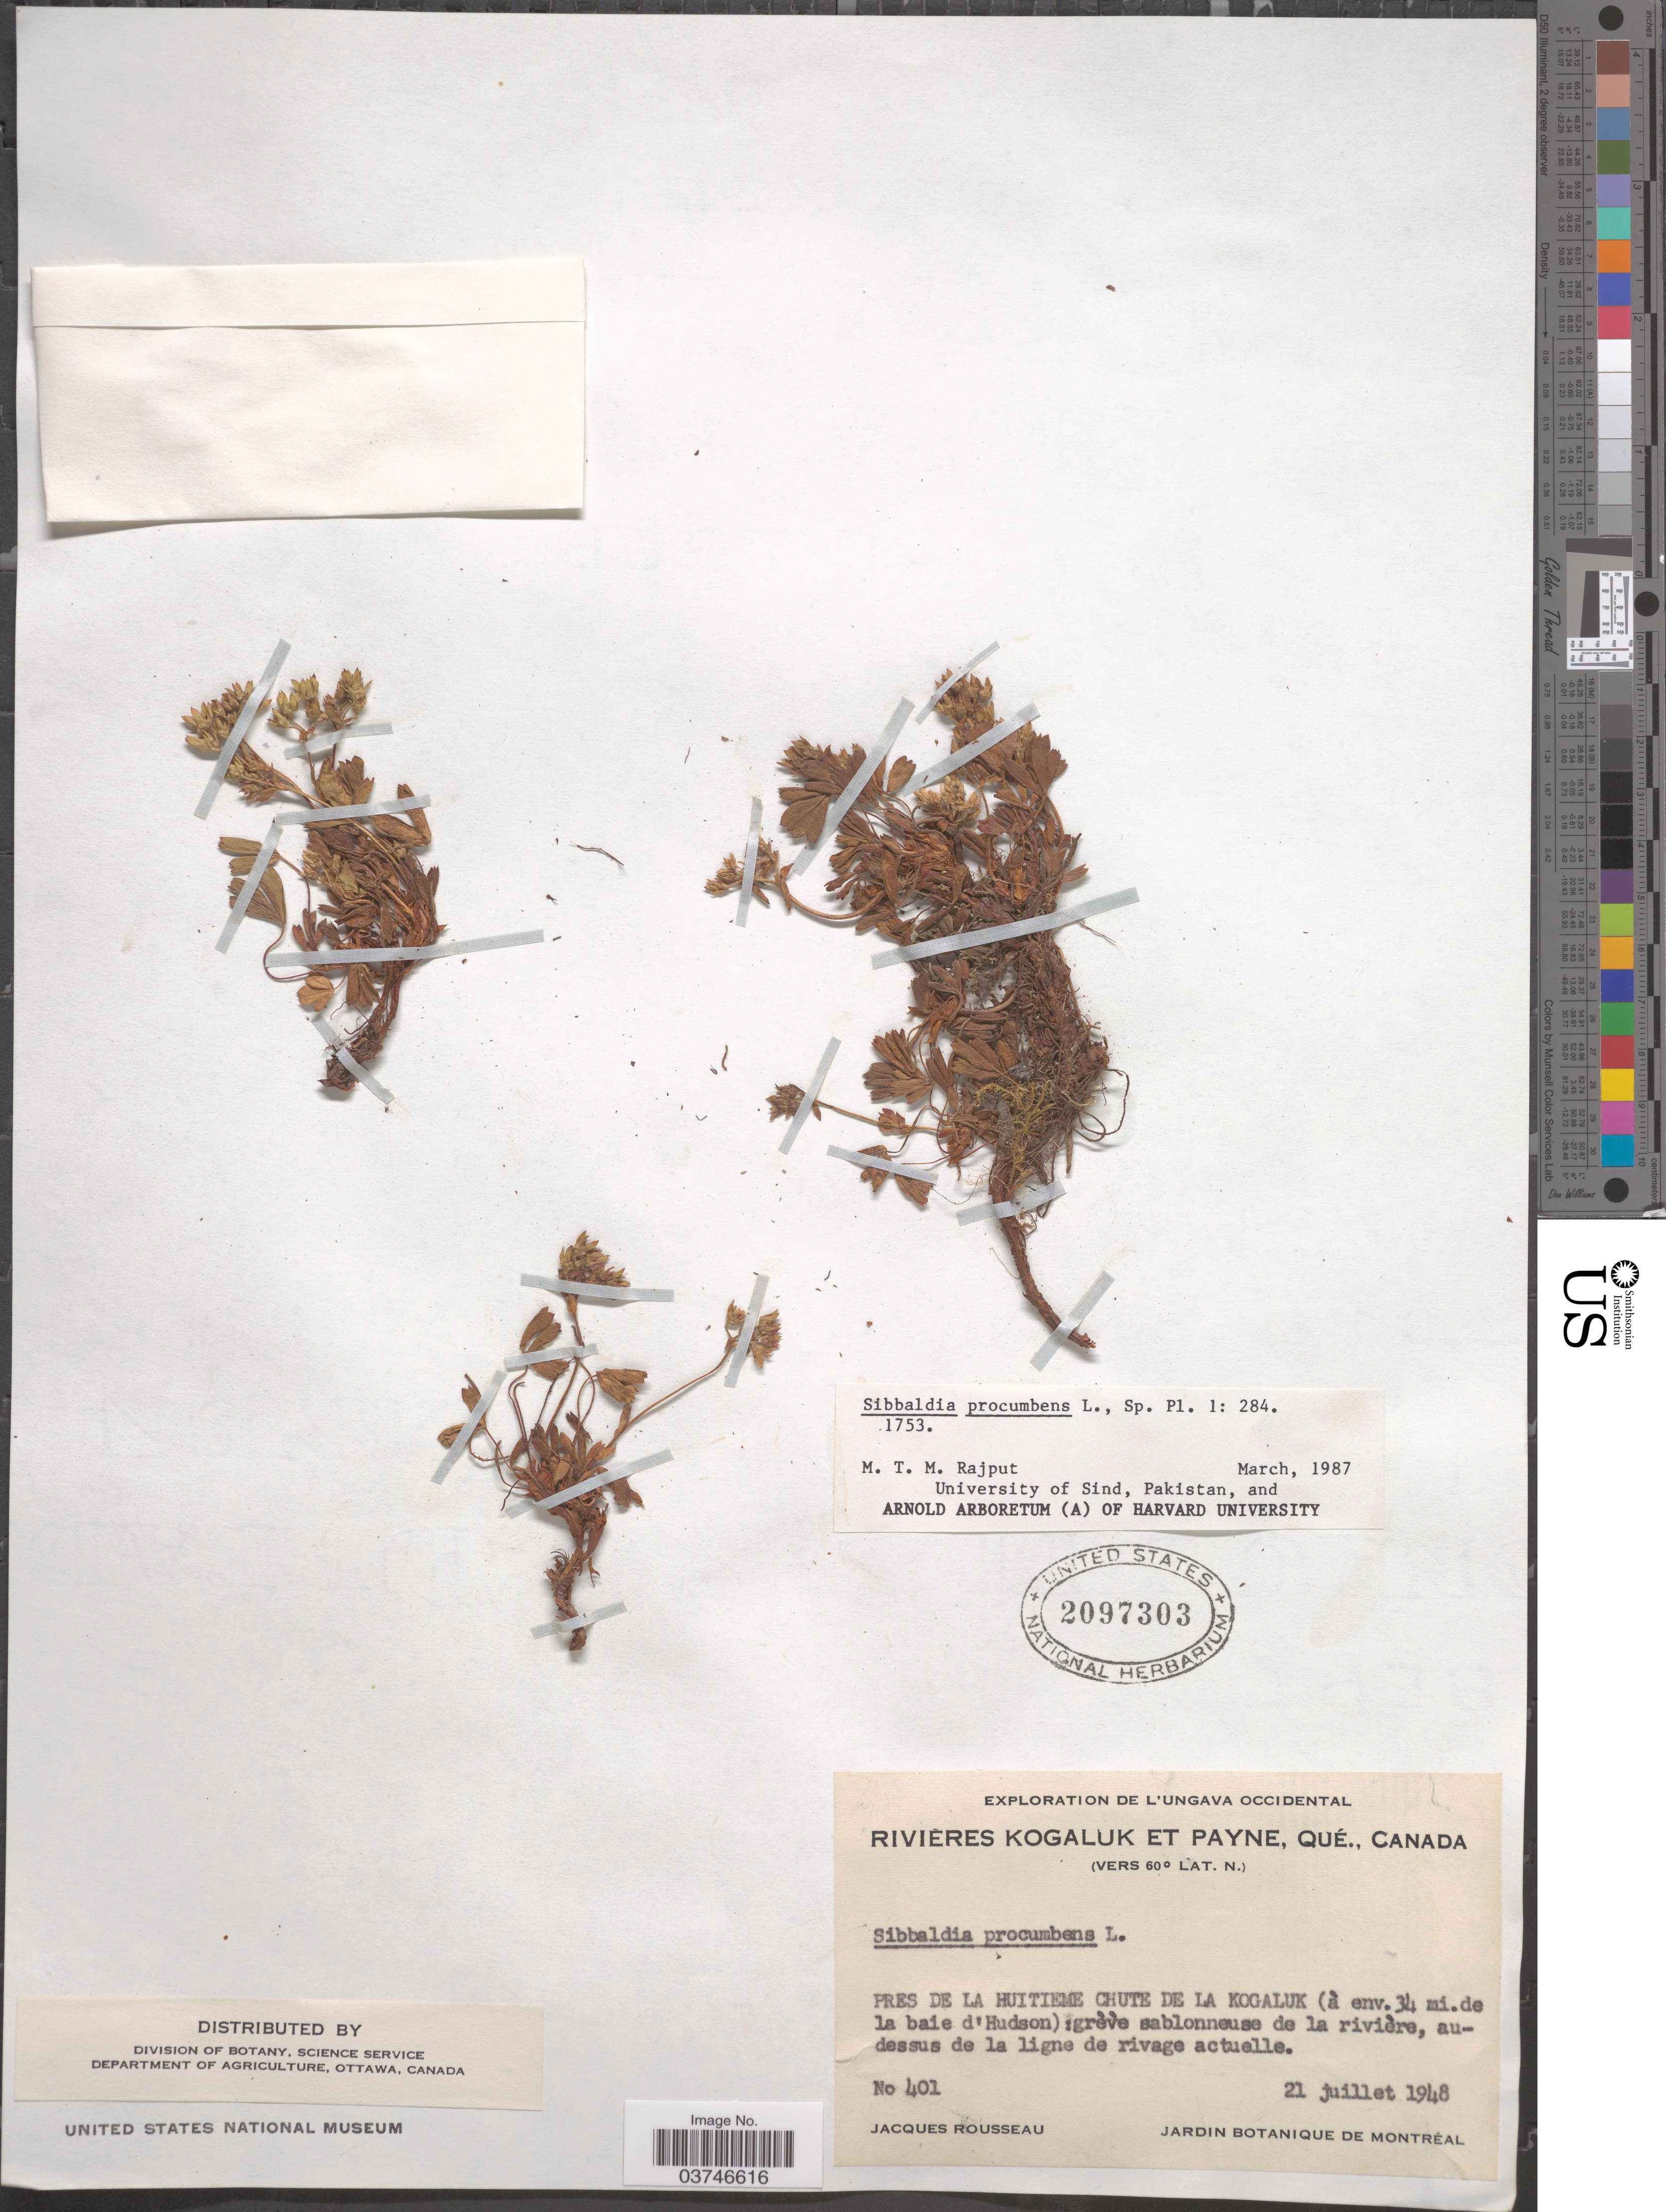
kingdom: Plantae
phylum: Tracheophyta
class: Magnoliopsida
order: Rosales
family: Rosaceae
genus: Sibbaldia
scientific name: Sibbaldia procumbens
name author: L.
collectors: J. Rousseau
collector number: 401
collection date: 1948-07-21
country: Canada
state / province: Quebec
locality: L'Ungava Occidental. Rivieres Kogaluk et Payne. Pres de la Huitieme Chute de la Kogaluk (à env. 34 mi. de la baie d'Hudson).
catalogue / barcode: US 2097303